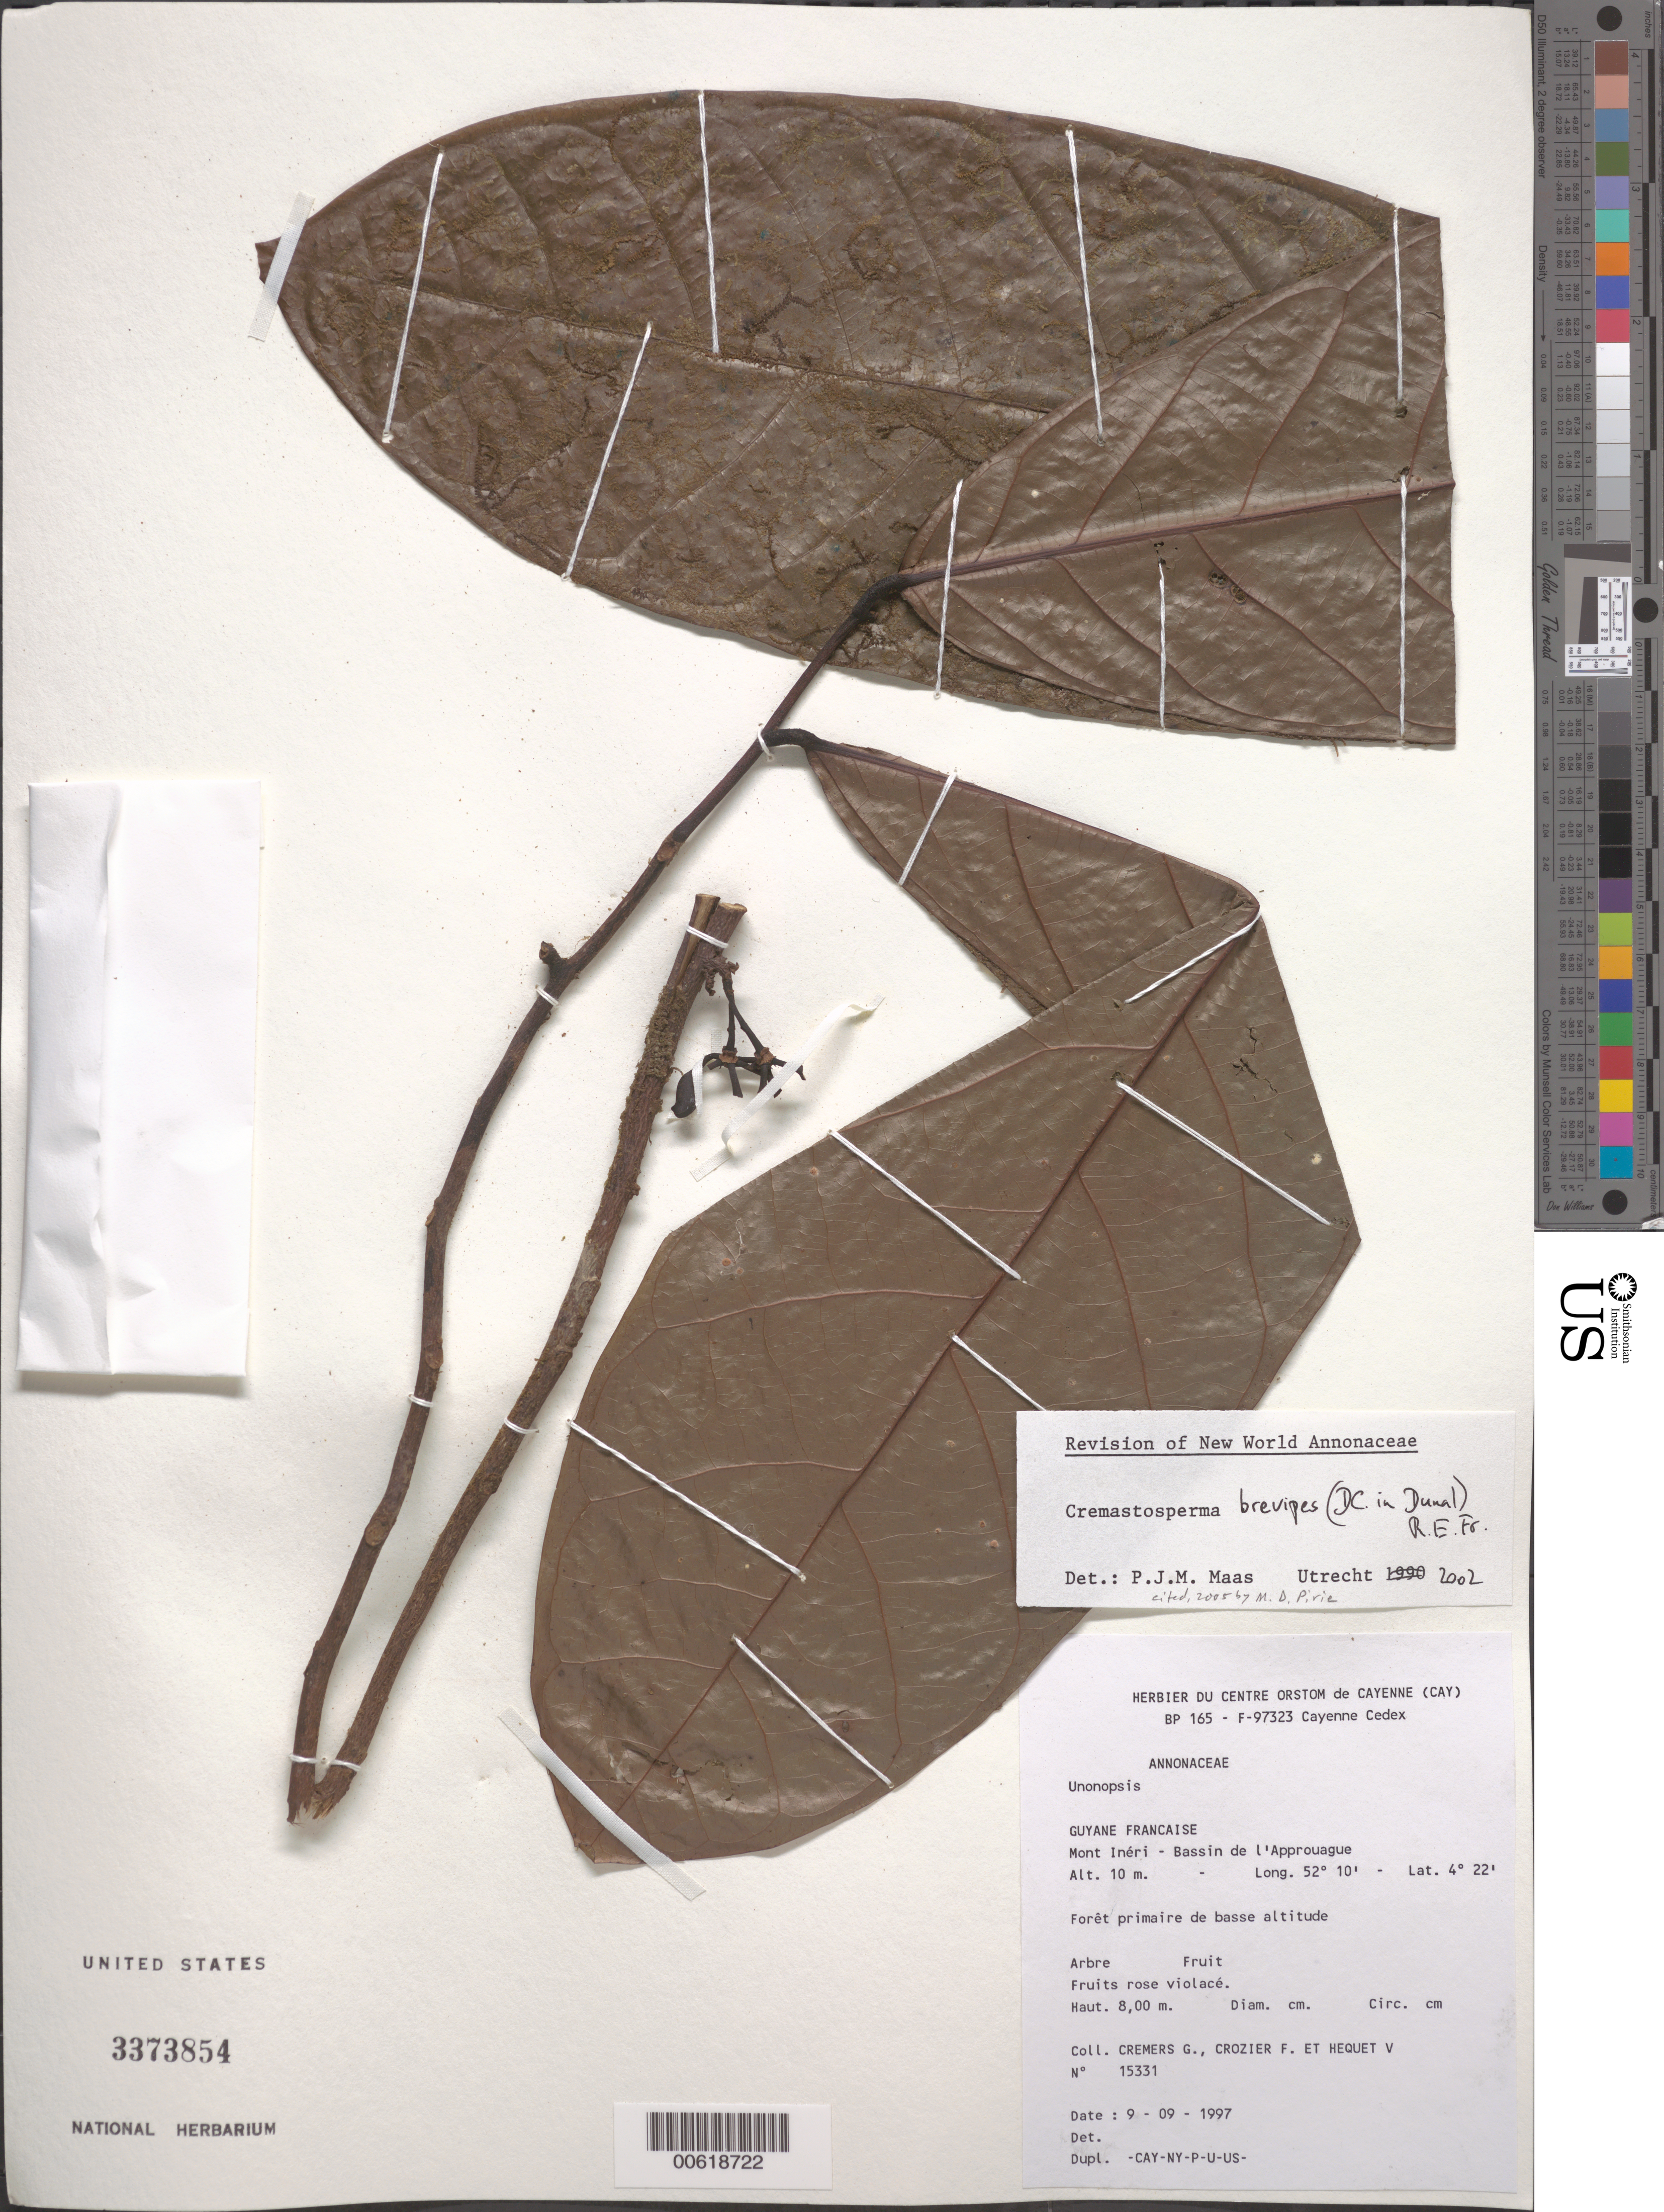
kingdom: Plantae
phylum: Tracheophyta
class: Magnoliopsida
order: Magnoliales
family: Annonaceae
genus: Cremastosperma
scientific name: Cremastosperma brevipes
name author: (DC. ex Dunal) R.E. Fr.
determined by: Maas, Paul J. M.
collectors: G. Cremers, F. Crozier & V. Hequet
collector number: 15331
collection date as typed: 9-Sep-97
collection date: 1997-09-09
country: French Guiana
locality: Mont Inéri, Bassin de l'Approuague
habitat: Low primary forest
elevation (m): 10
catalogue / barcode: US 3373854